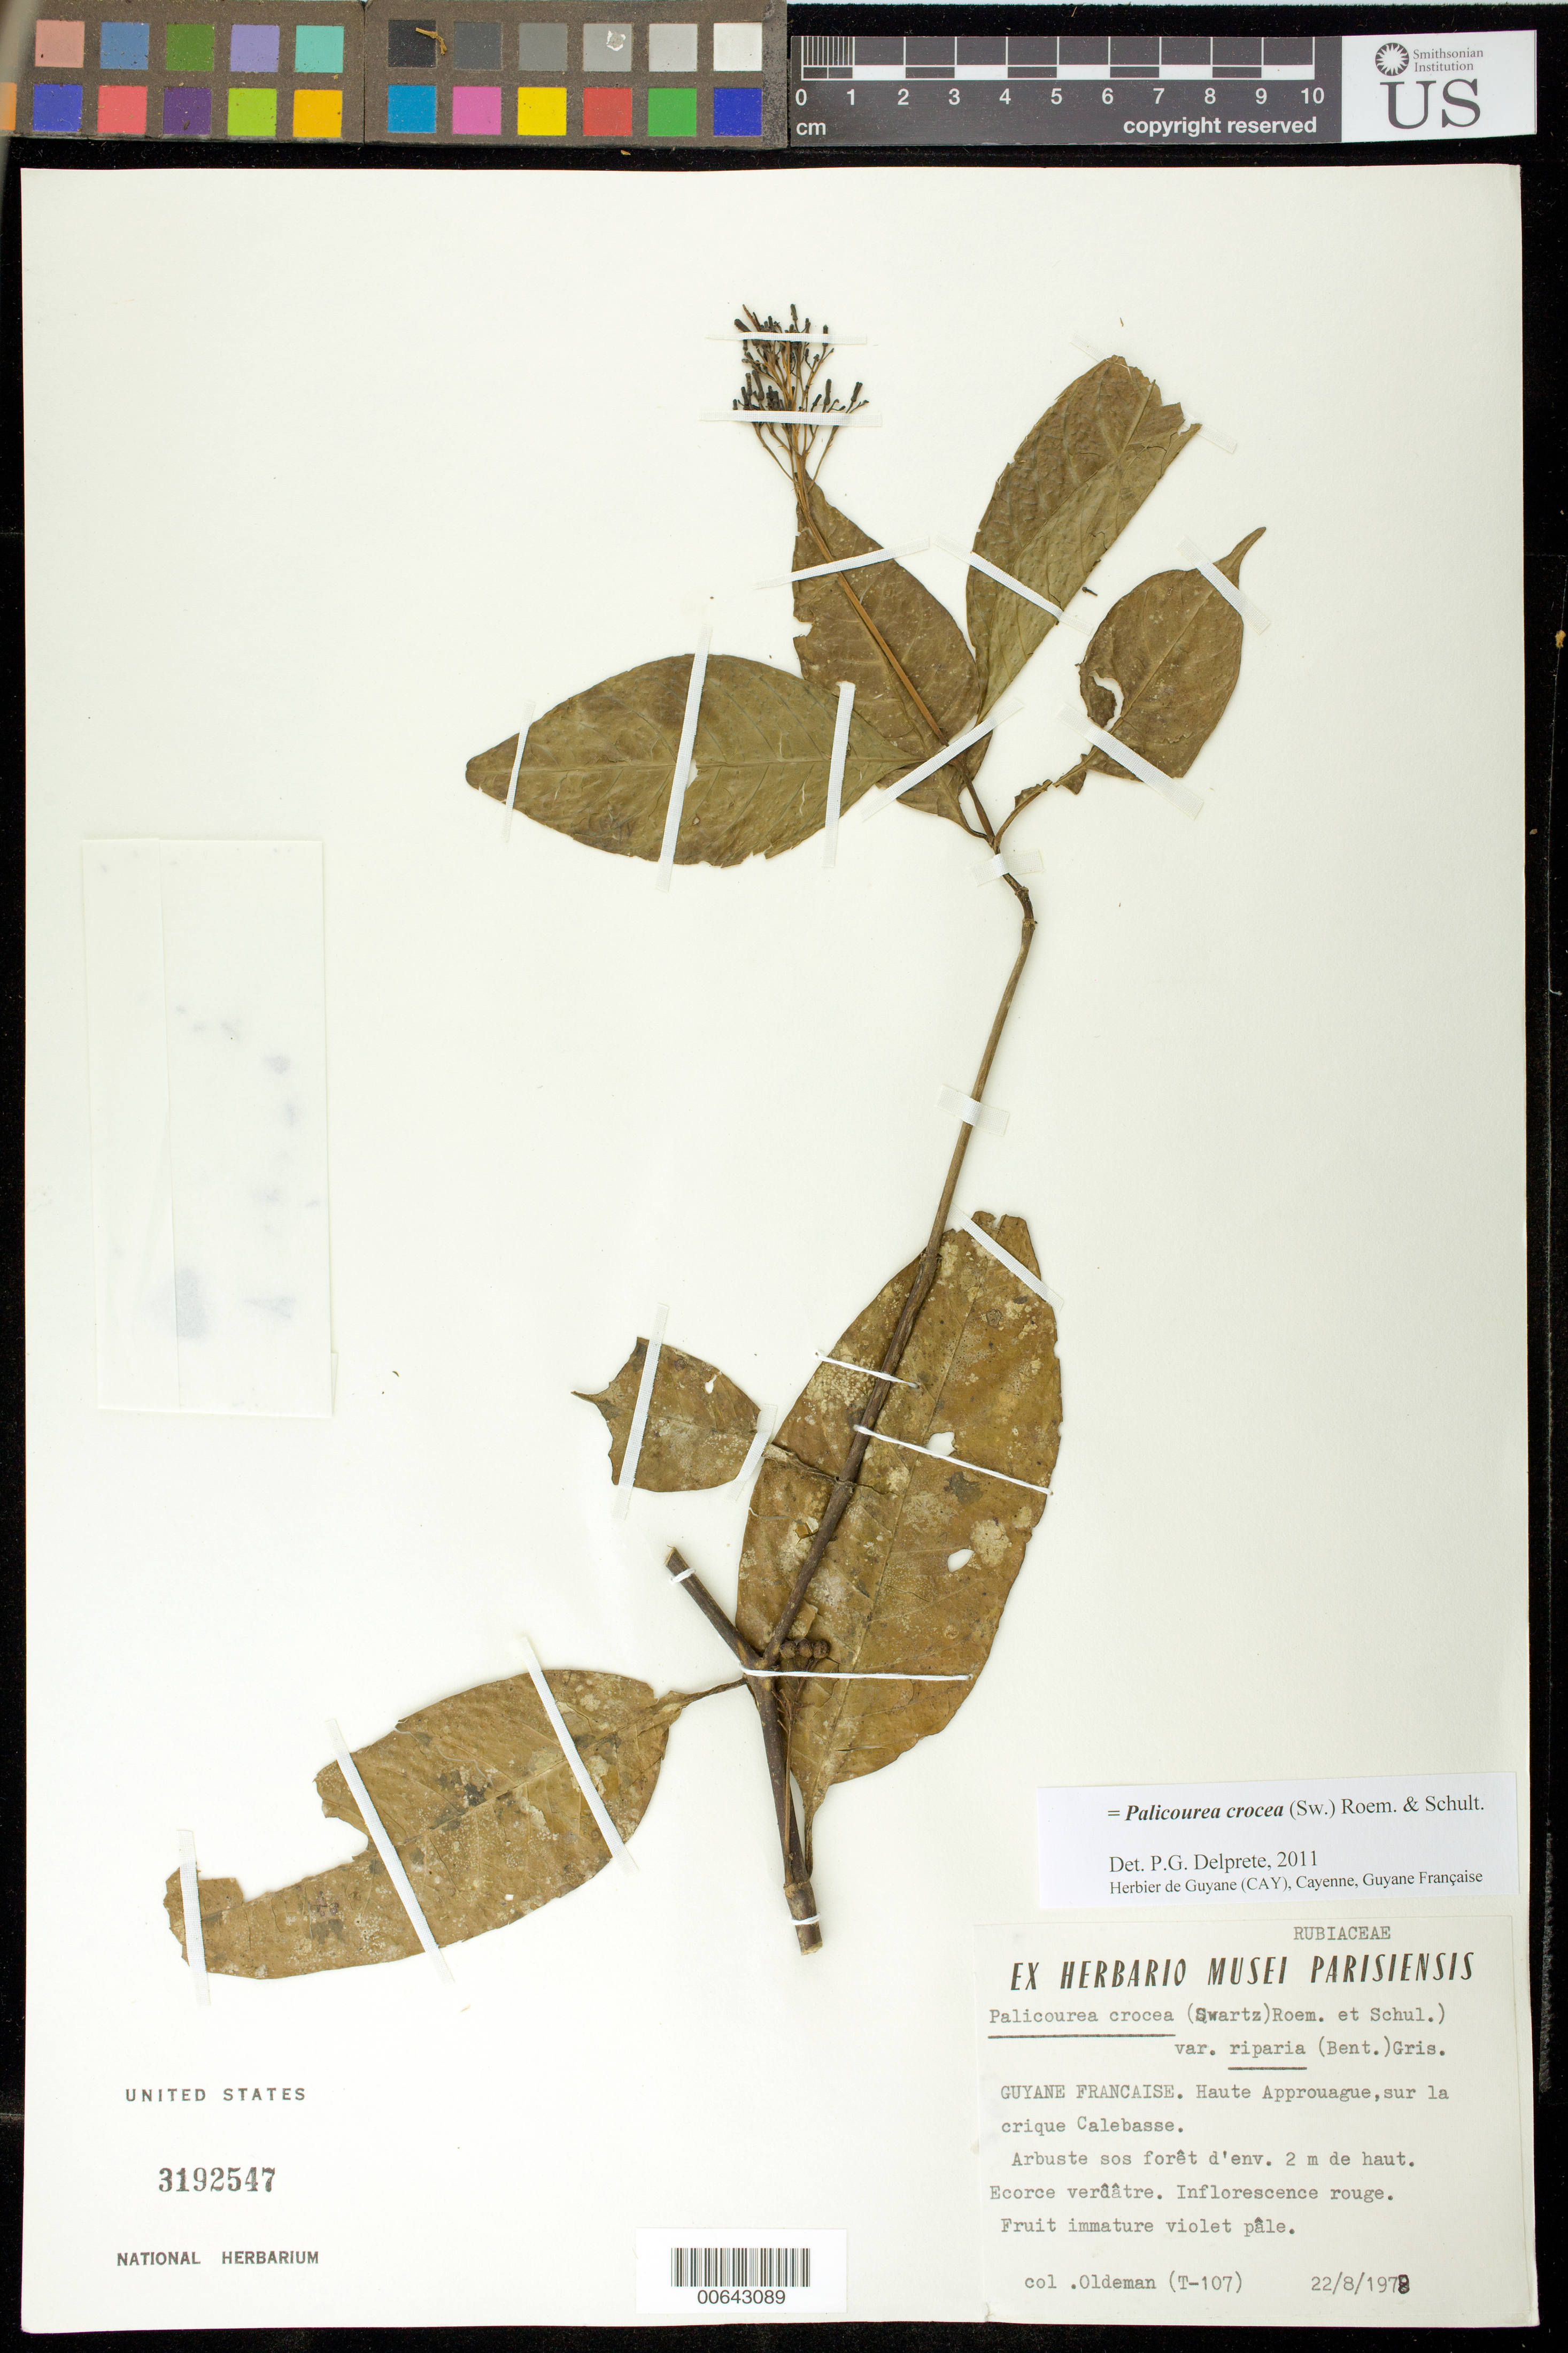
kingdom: Plantae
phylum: Tracheophyta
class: Magnoliopsida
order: Gentianales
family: Rubiaceae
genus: Palicourea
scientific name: Palicourea crocea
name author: (Sw.) Schult.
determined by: Delprete, P. G., Herb. de Guyane Cay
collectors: R. Oldeman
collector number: T 107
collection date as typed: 22-Aug-68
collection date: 1968-08-22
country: French Guiana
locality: Crique Calebasse, Haute Approuague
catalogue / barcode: US 3192547